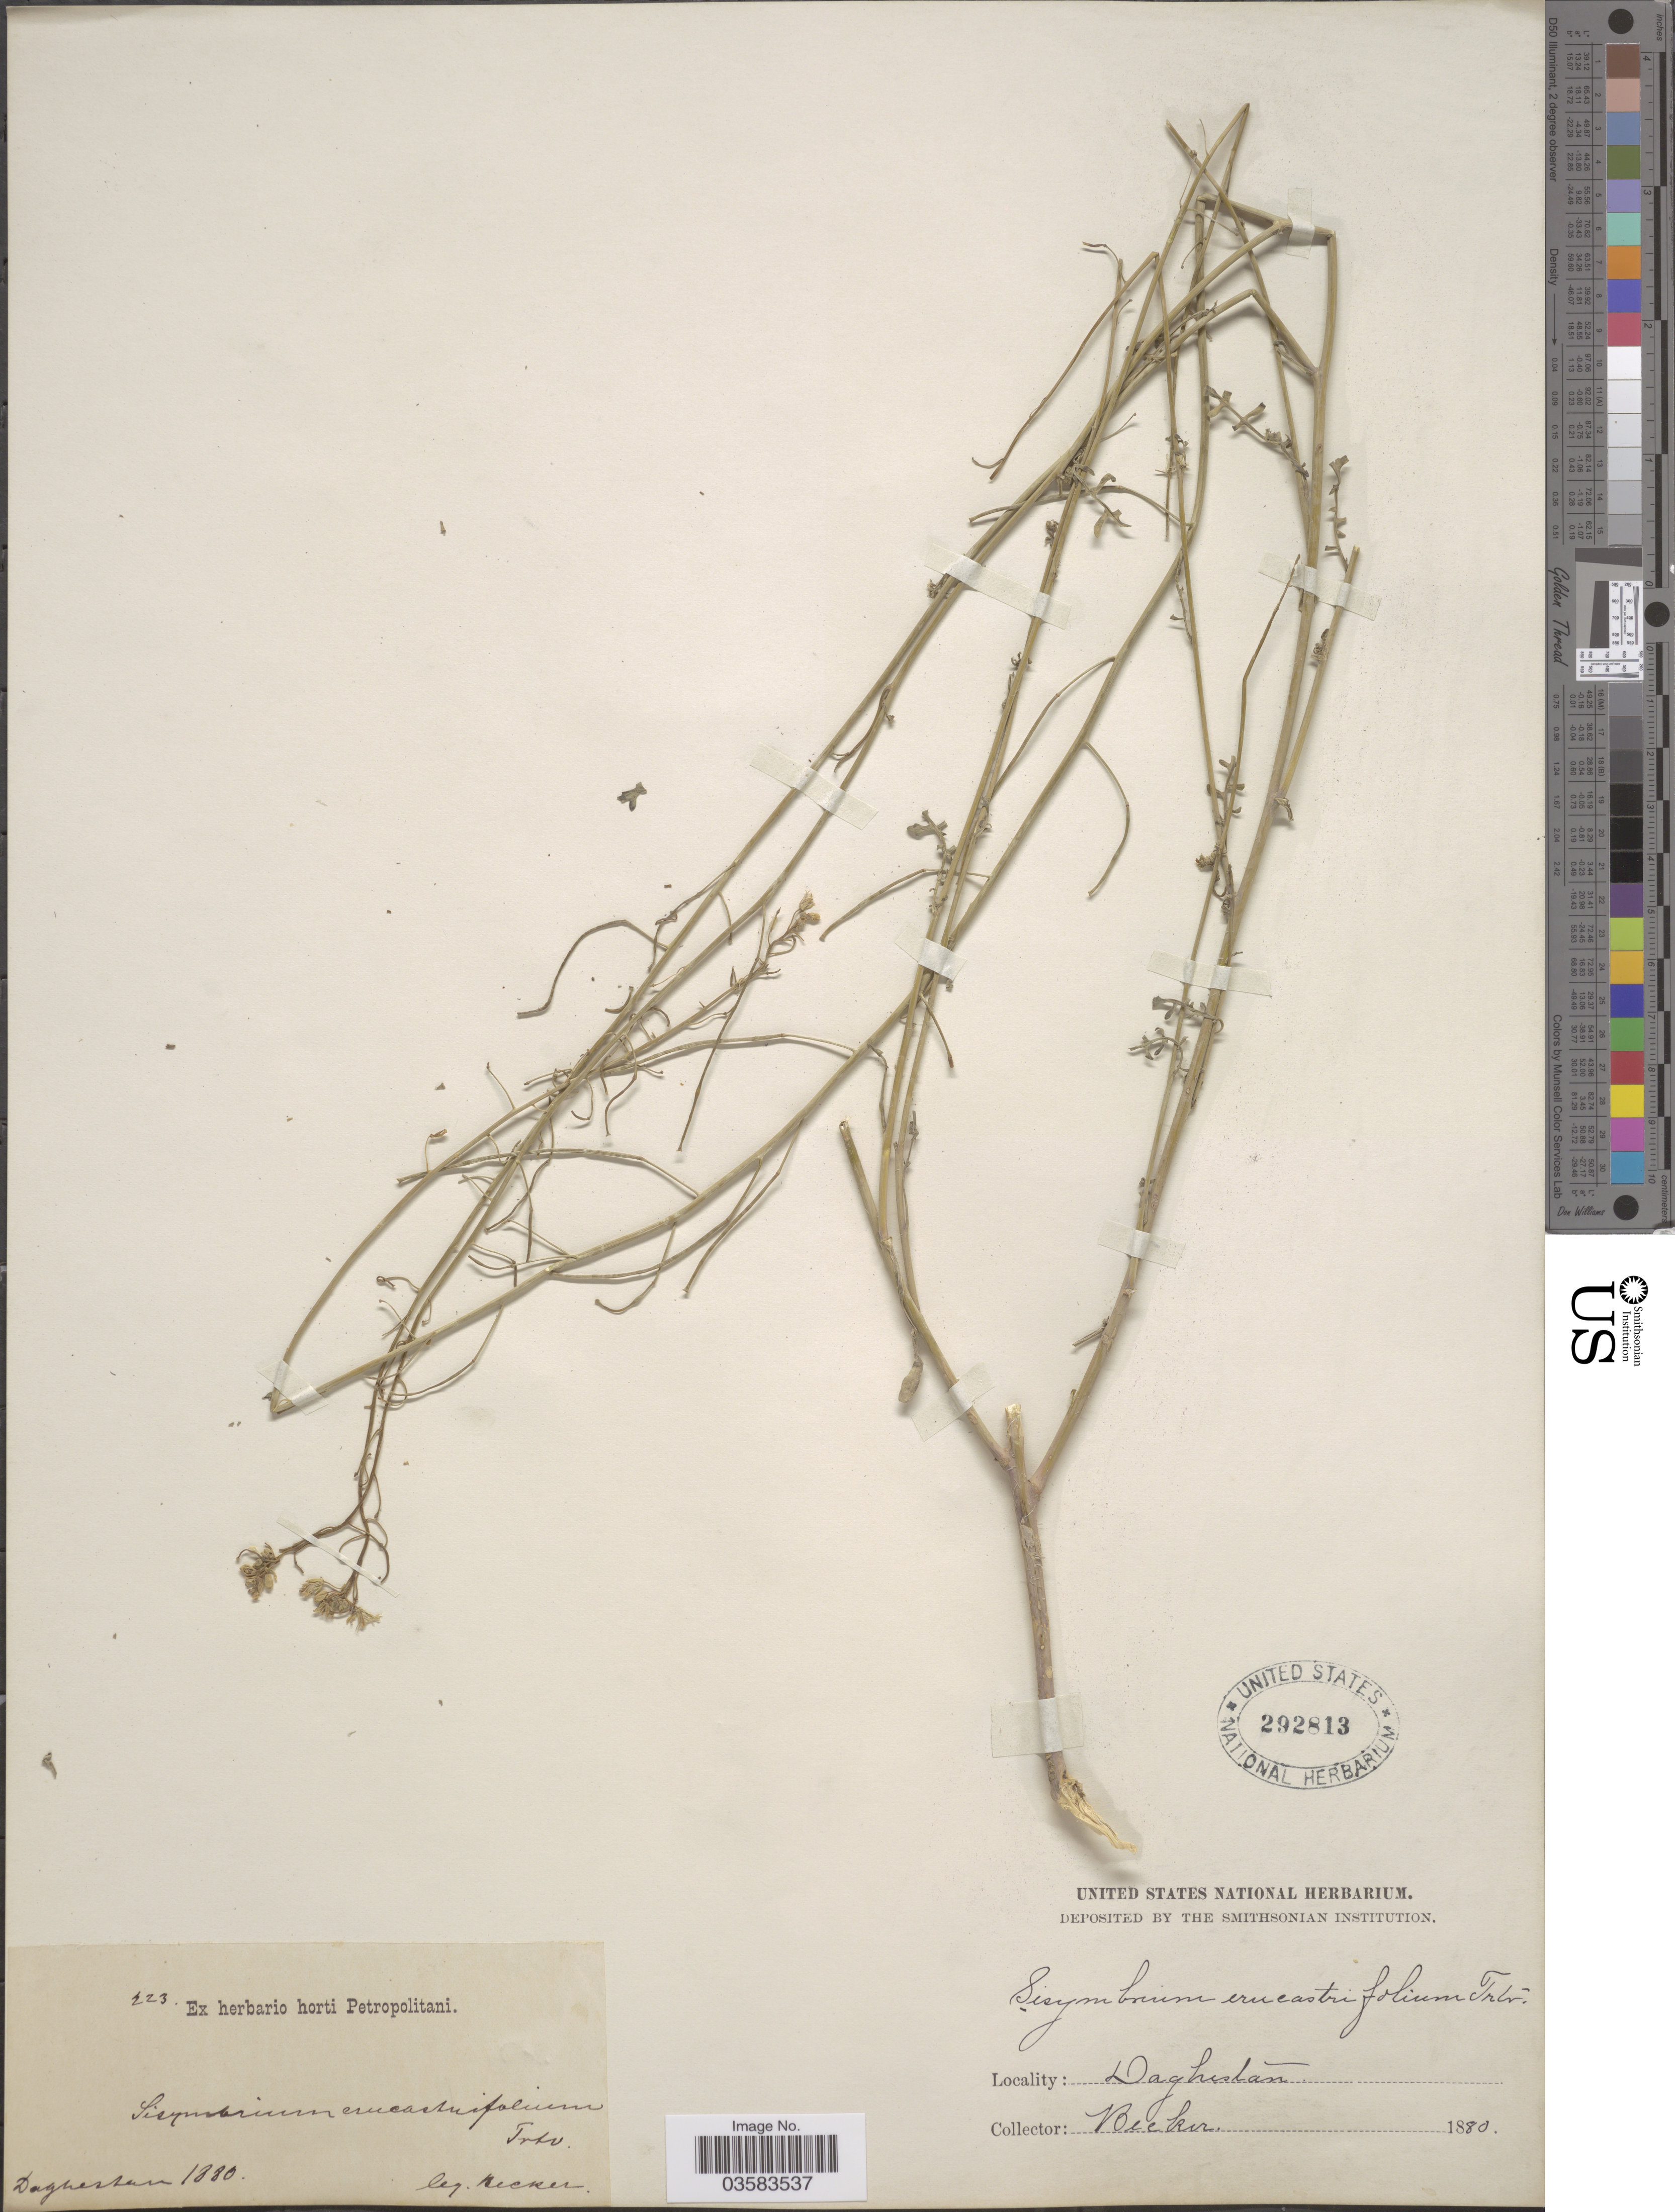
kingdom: Plantae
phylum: Tracheophyta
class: Magnoliopsida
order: Brassicales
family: Brassicaceae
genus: Sisymbrium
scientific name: Sisymbrium erucastrifolium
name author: Trautv.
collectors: -. Becker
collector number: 223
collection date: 1880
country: Russian Federation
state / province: Dagestan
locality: Daghestan.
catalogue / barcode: US 292813